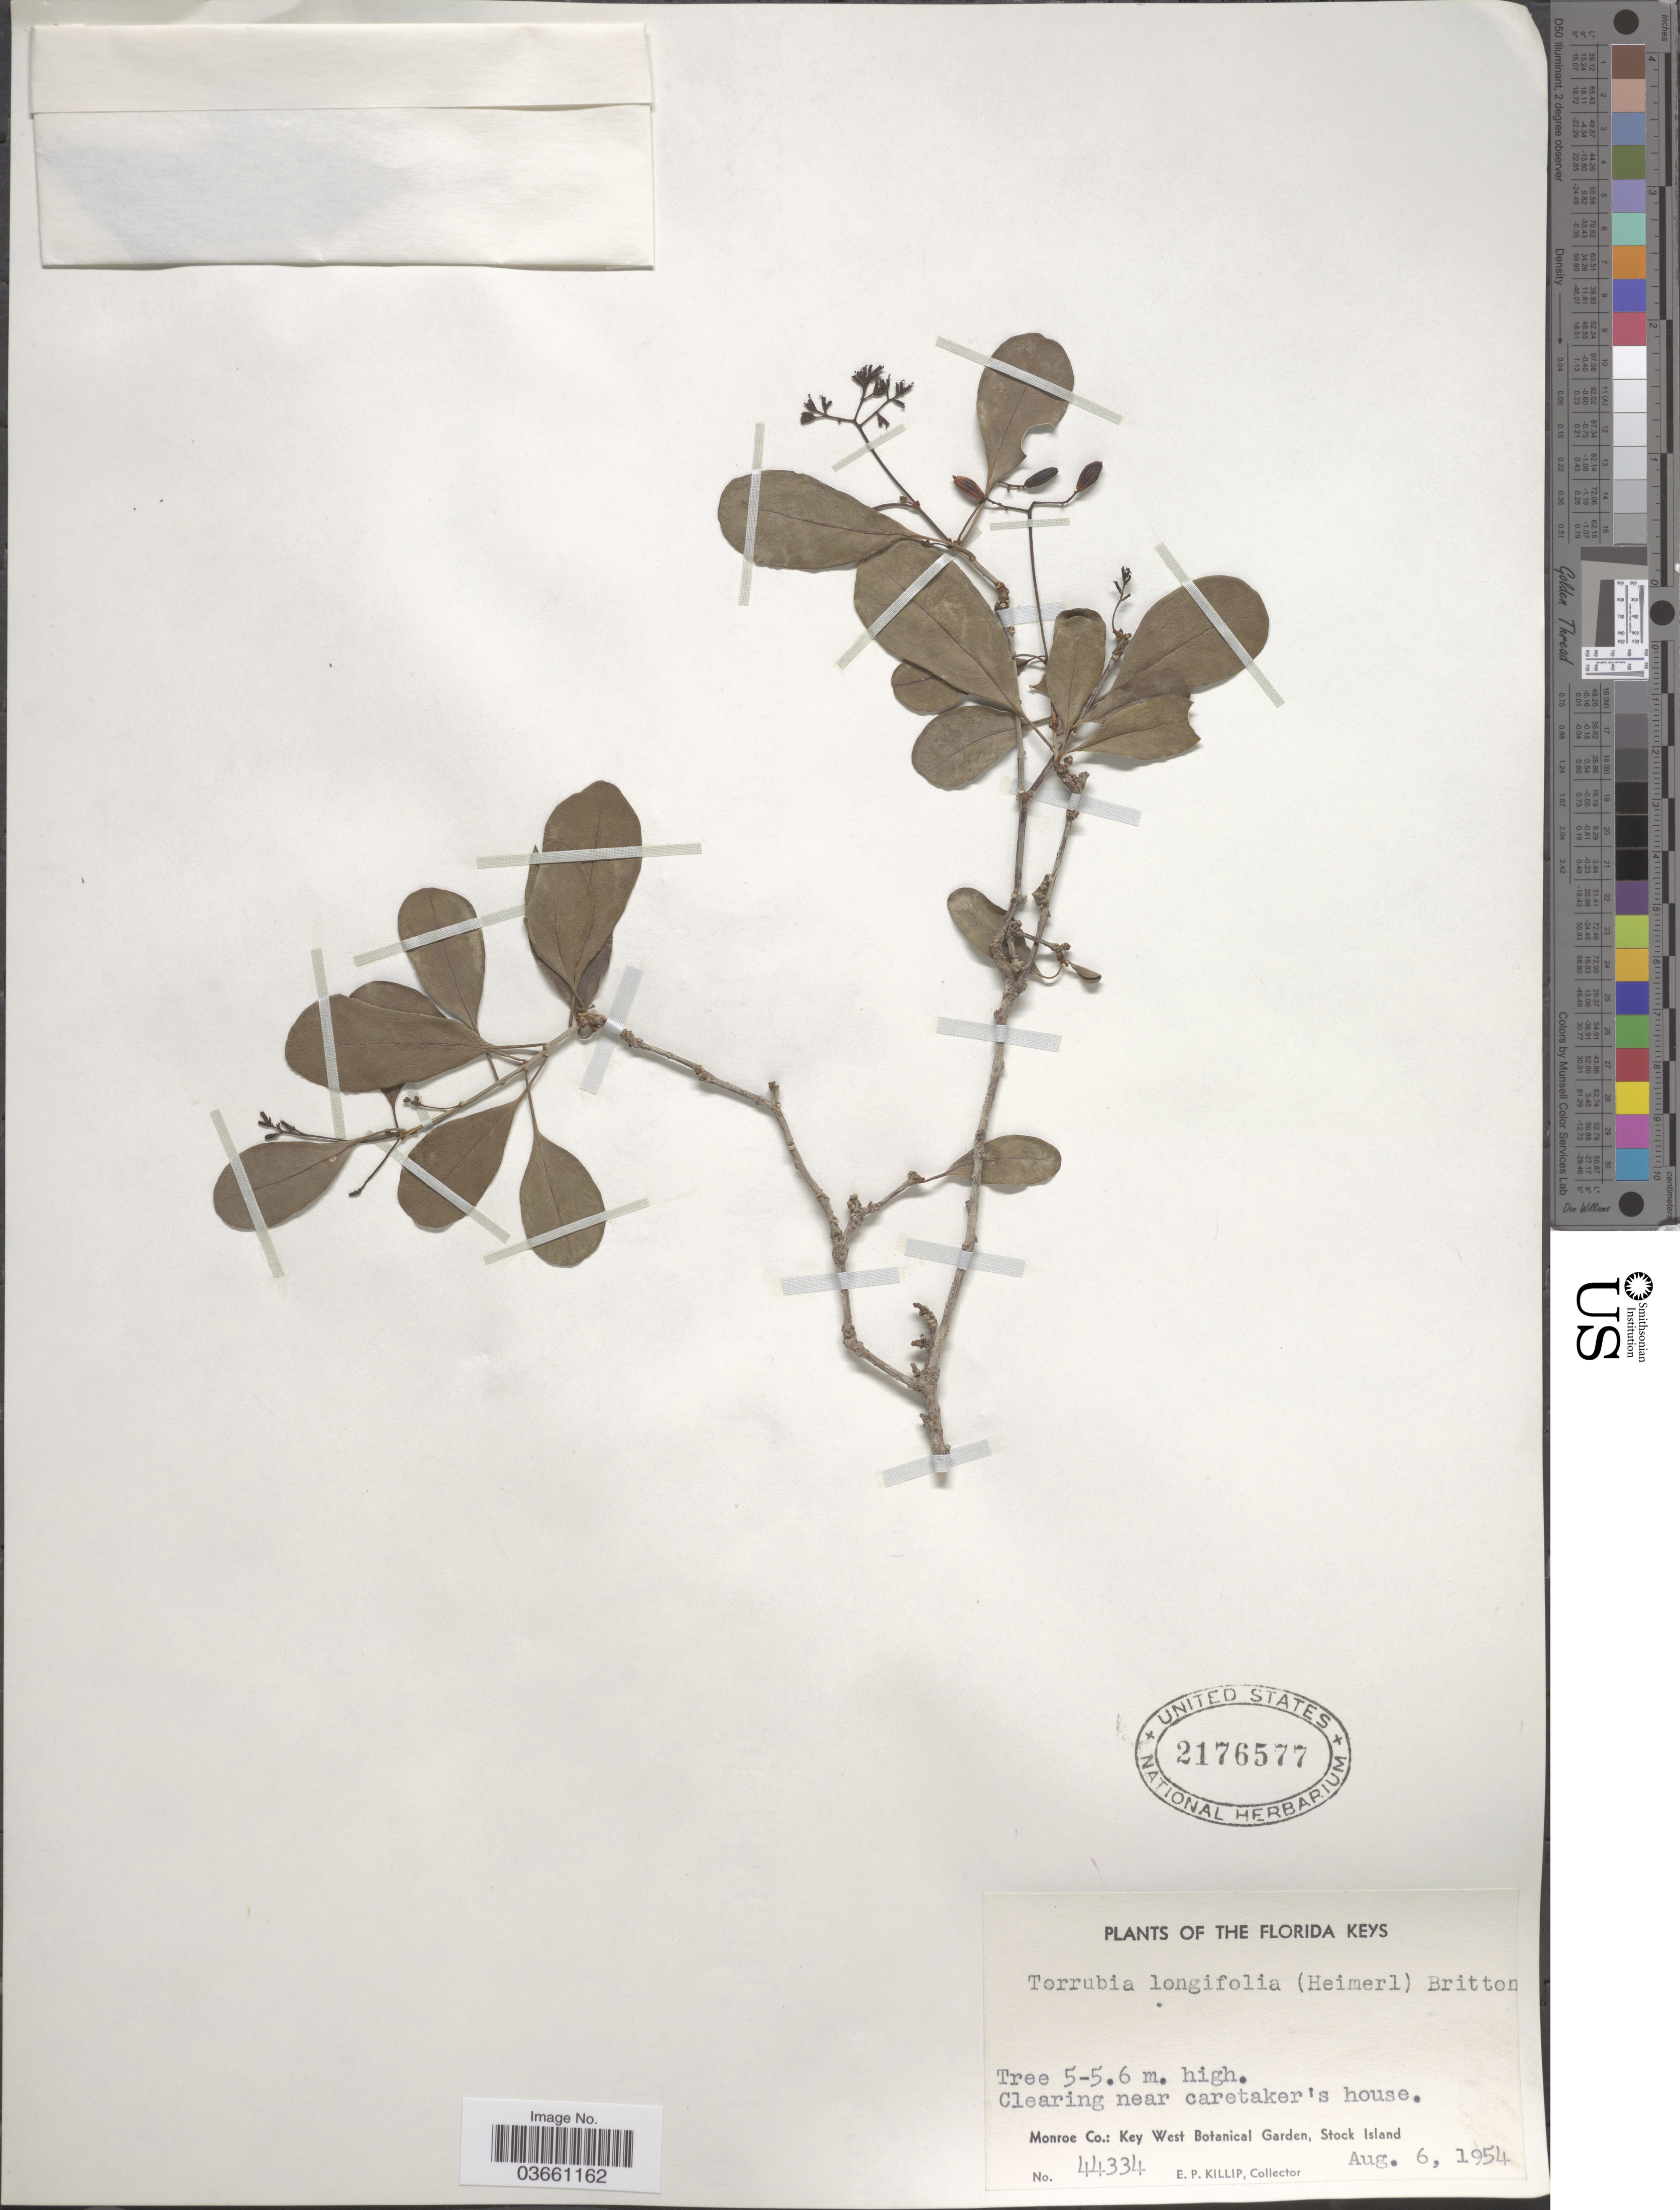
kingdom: Plantae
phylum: Tracheophyta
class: Magnoliopsida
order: Caryophyllales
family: Nyctaginaceae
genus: Guapira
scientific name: Guapira discolor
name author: (Spreng.) Little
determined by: Strong, Mark T., (BOT), Smithsonian Institution - National Museum of Natural History (UNITED STATES)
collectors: E. P. Killip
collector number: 44334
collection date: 1954-08-06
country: United States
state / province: Florida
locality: Florida Keys. Clearing near caretaker's house. Monroe Co.: Key West Botanical Garden, Stock Island.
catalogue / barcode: US 2176577